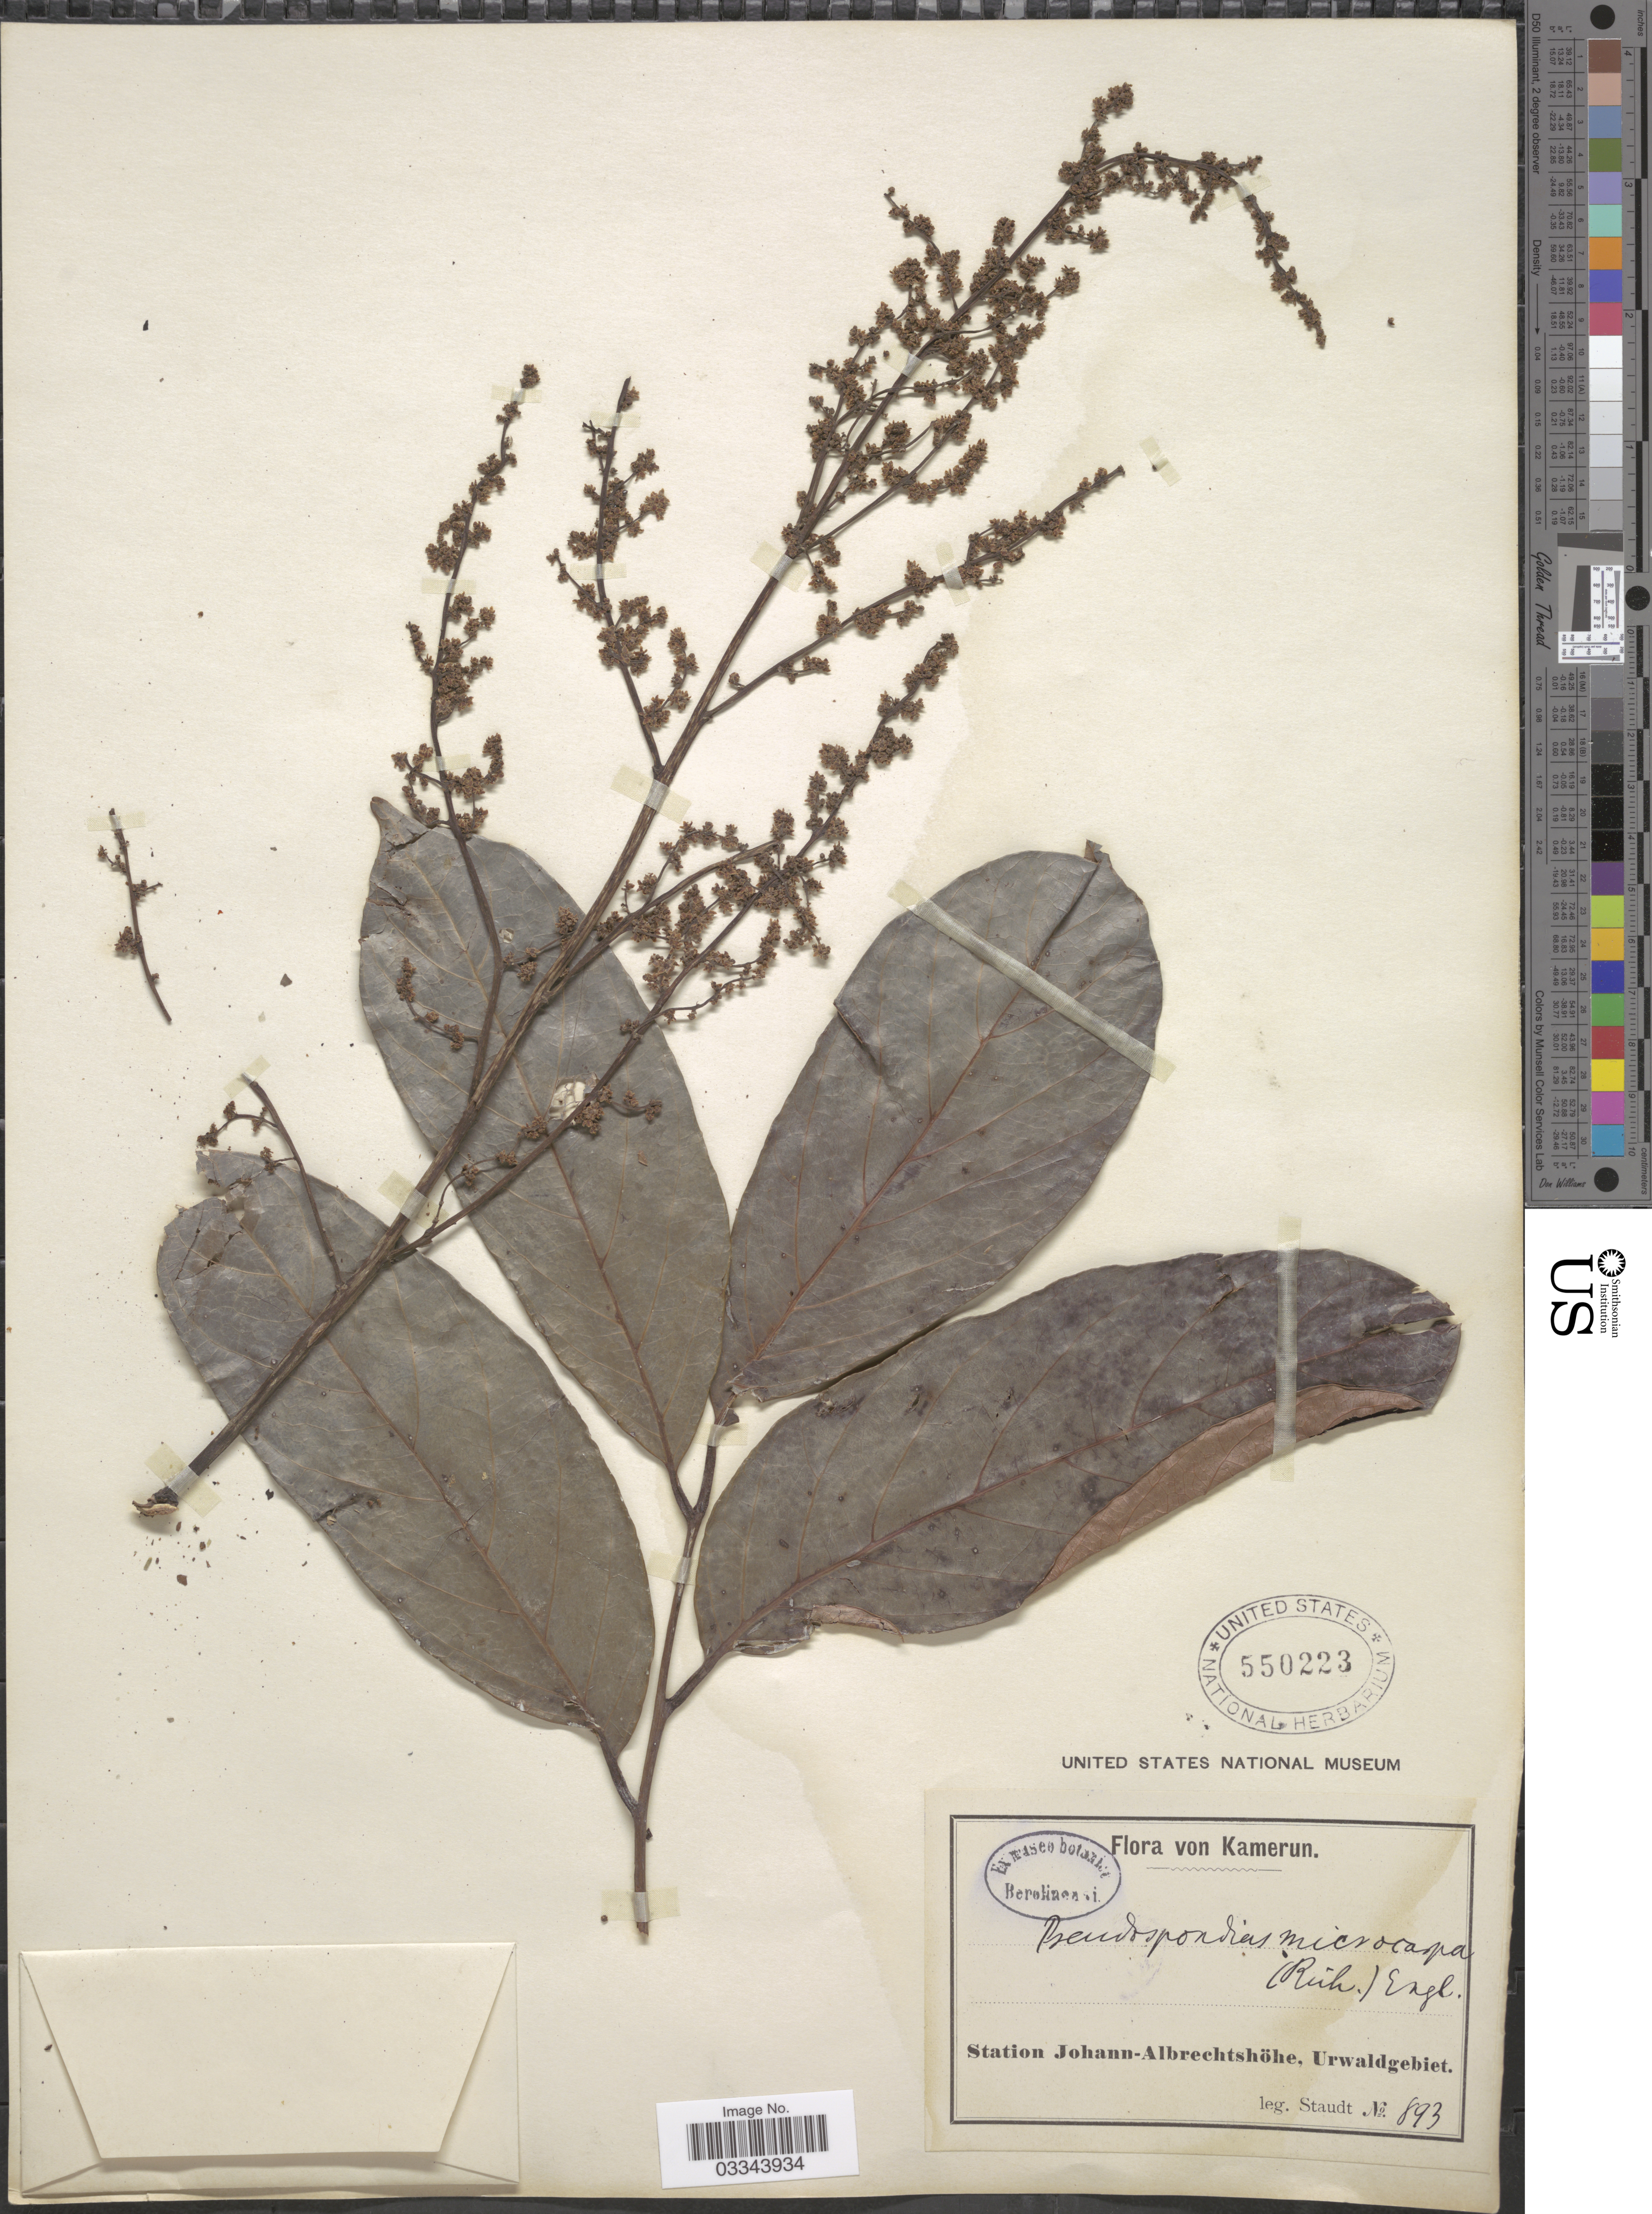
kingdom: Plantae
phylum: Tracheophyta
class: Magnoliopsida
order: Sapindales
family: Anacardiaceae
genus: Pseudospondias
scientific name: Pseudospondias microcarpa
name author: (A. Rich.) Engl.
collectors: -. Staudt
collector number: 893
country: Cameroon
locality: Station Johann-Albrechtshöhe, Urwaldgebiet.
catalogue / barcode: US 550223